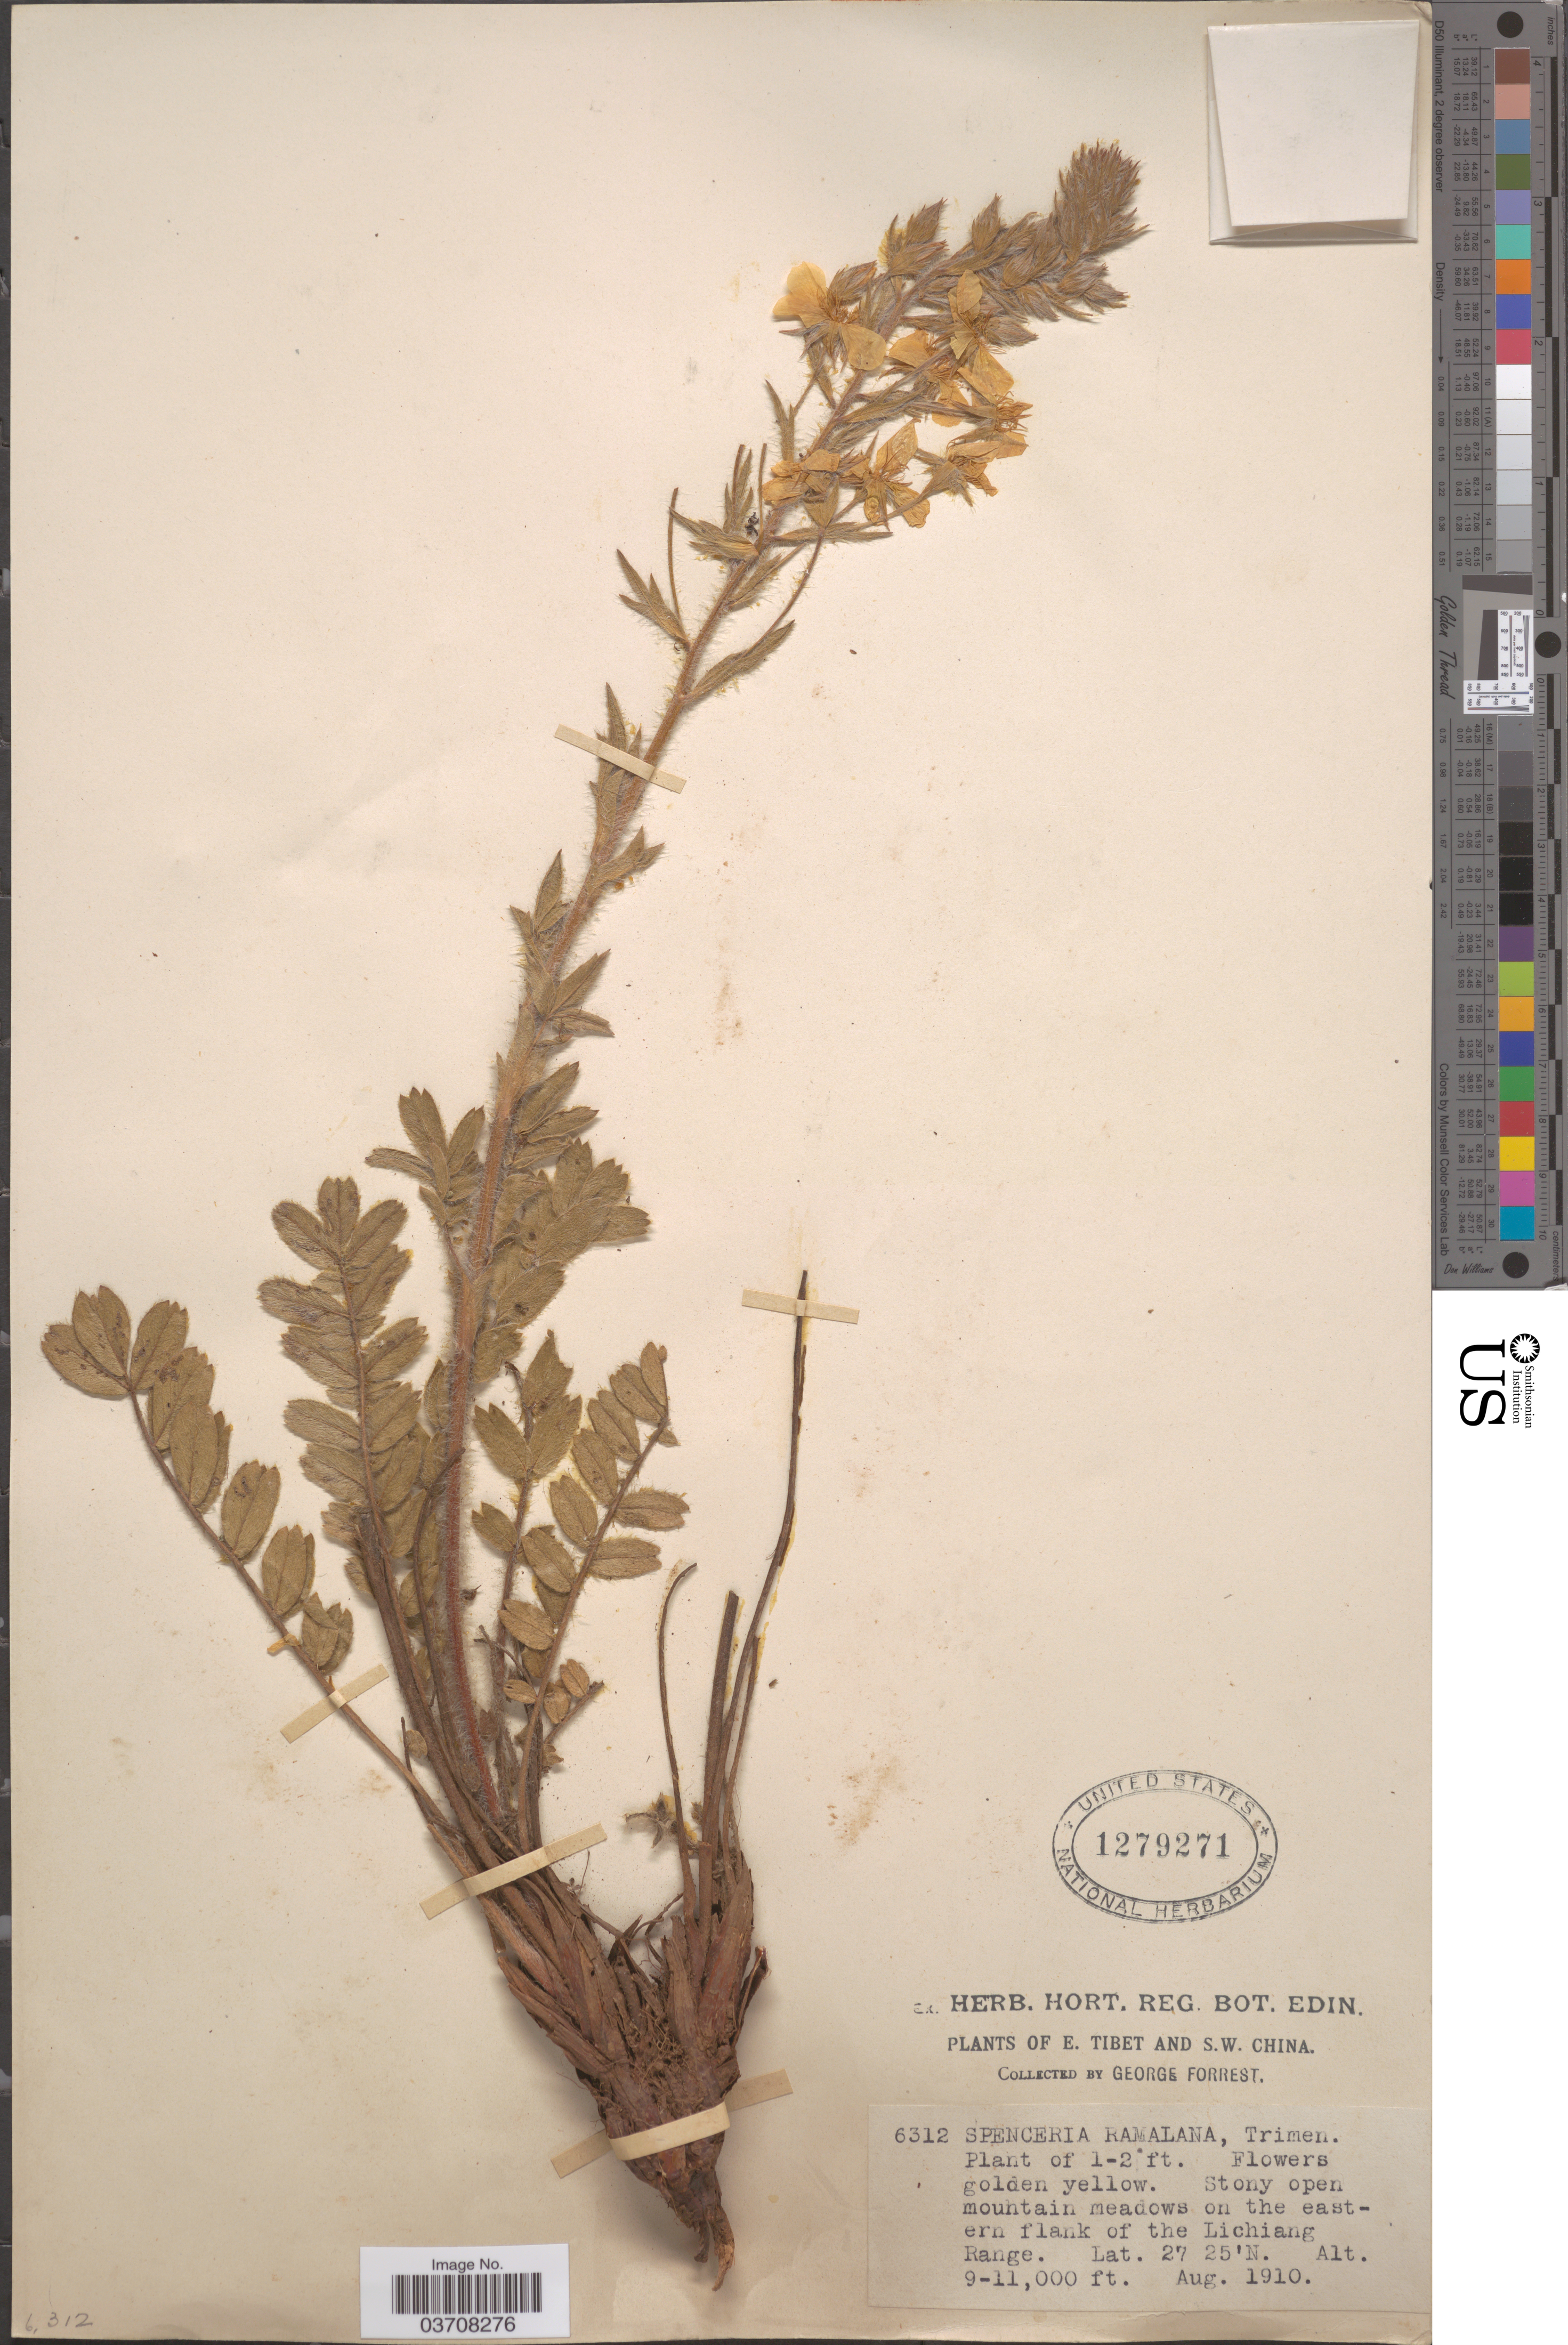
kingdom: Plantae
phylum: Tracheophyta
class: Magnoliopsida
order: Rosales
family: Rosaceae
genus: Spenceria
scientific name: Spenceria ramalana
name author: Trimen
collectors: G. Forrest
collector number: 6312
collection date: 1910-08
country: China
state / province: Xizang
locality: E. Tibet and S.W. China. Stony open mountain meadows on the eastern flank of the Lichiang.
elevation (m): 2743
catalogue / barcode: US 1279271